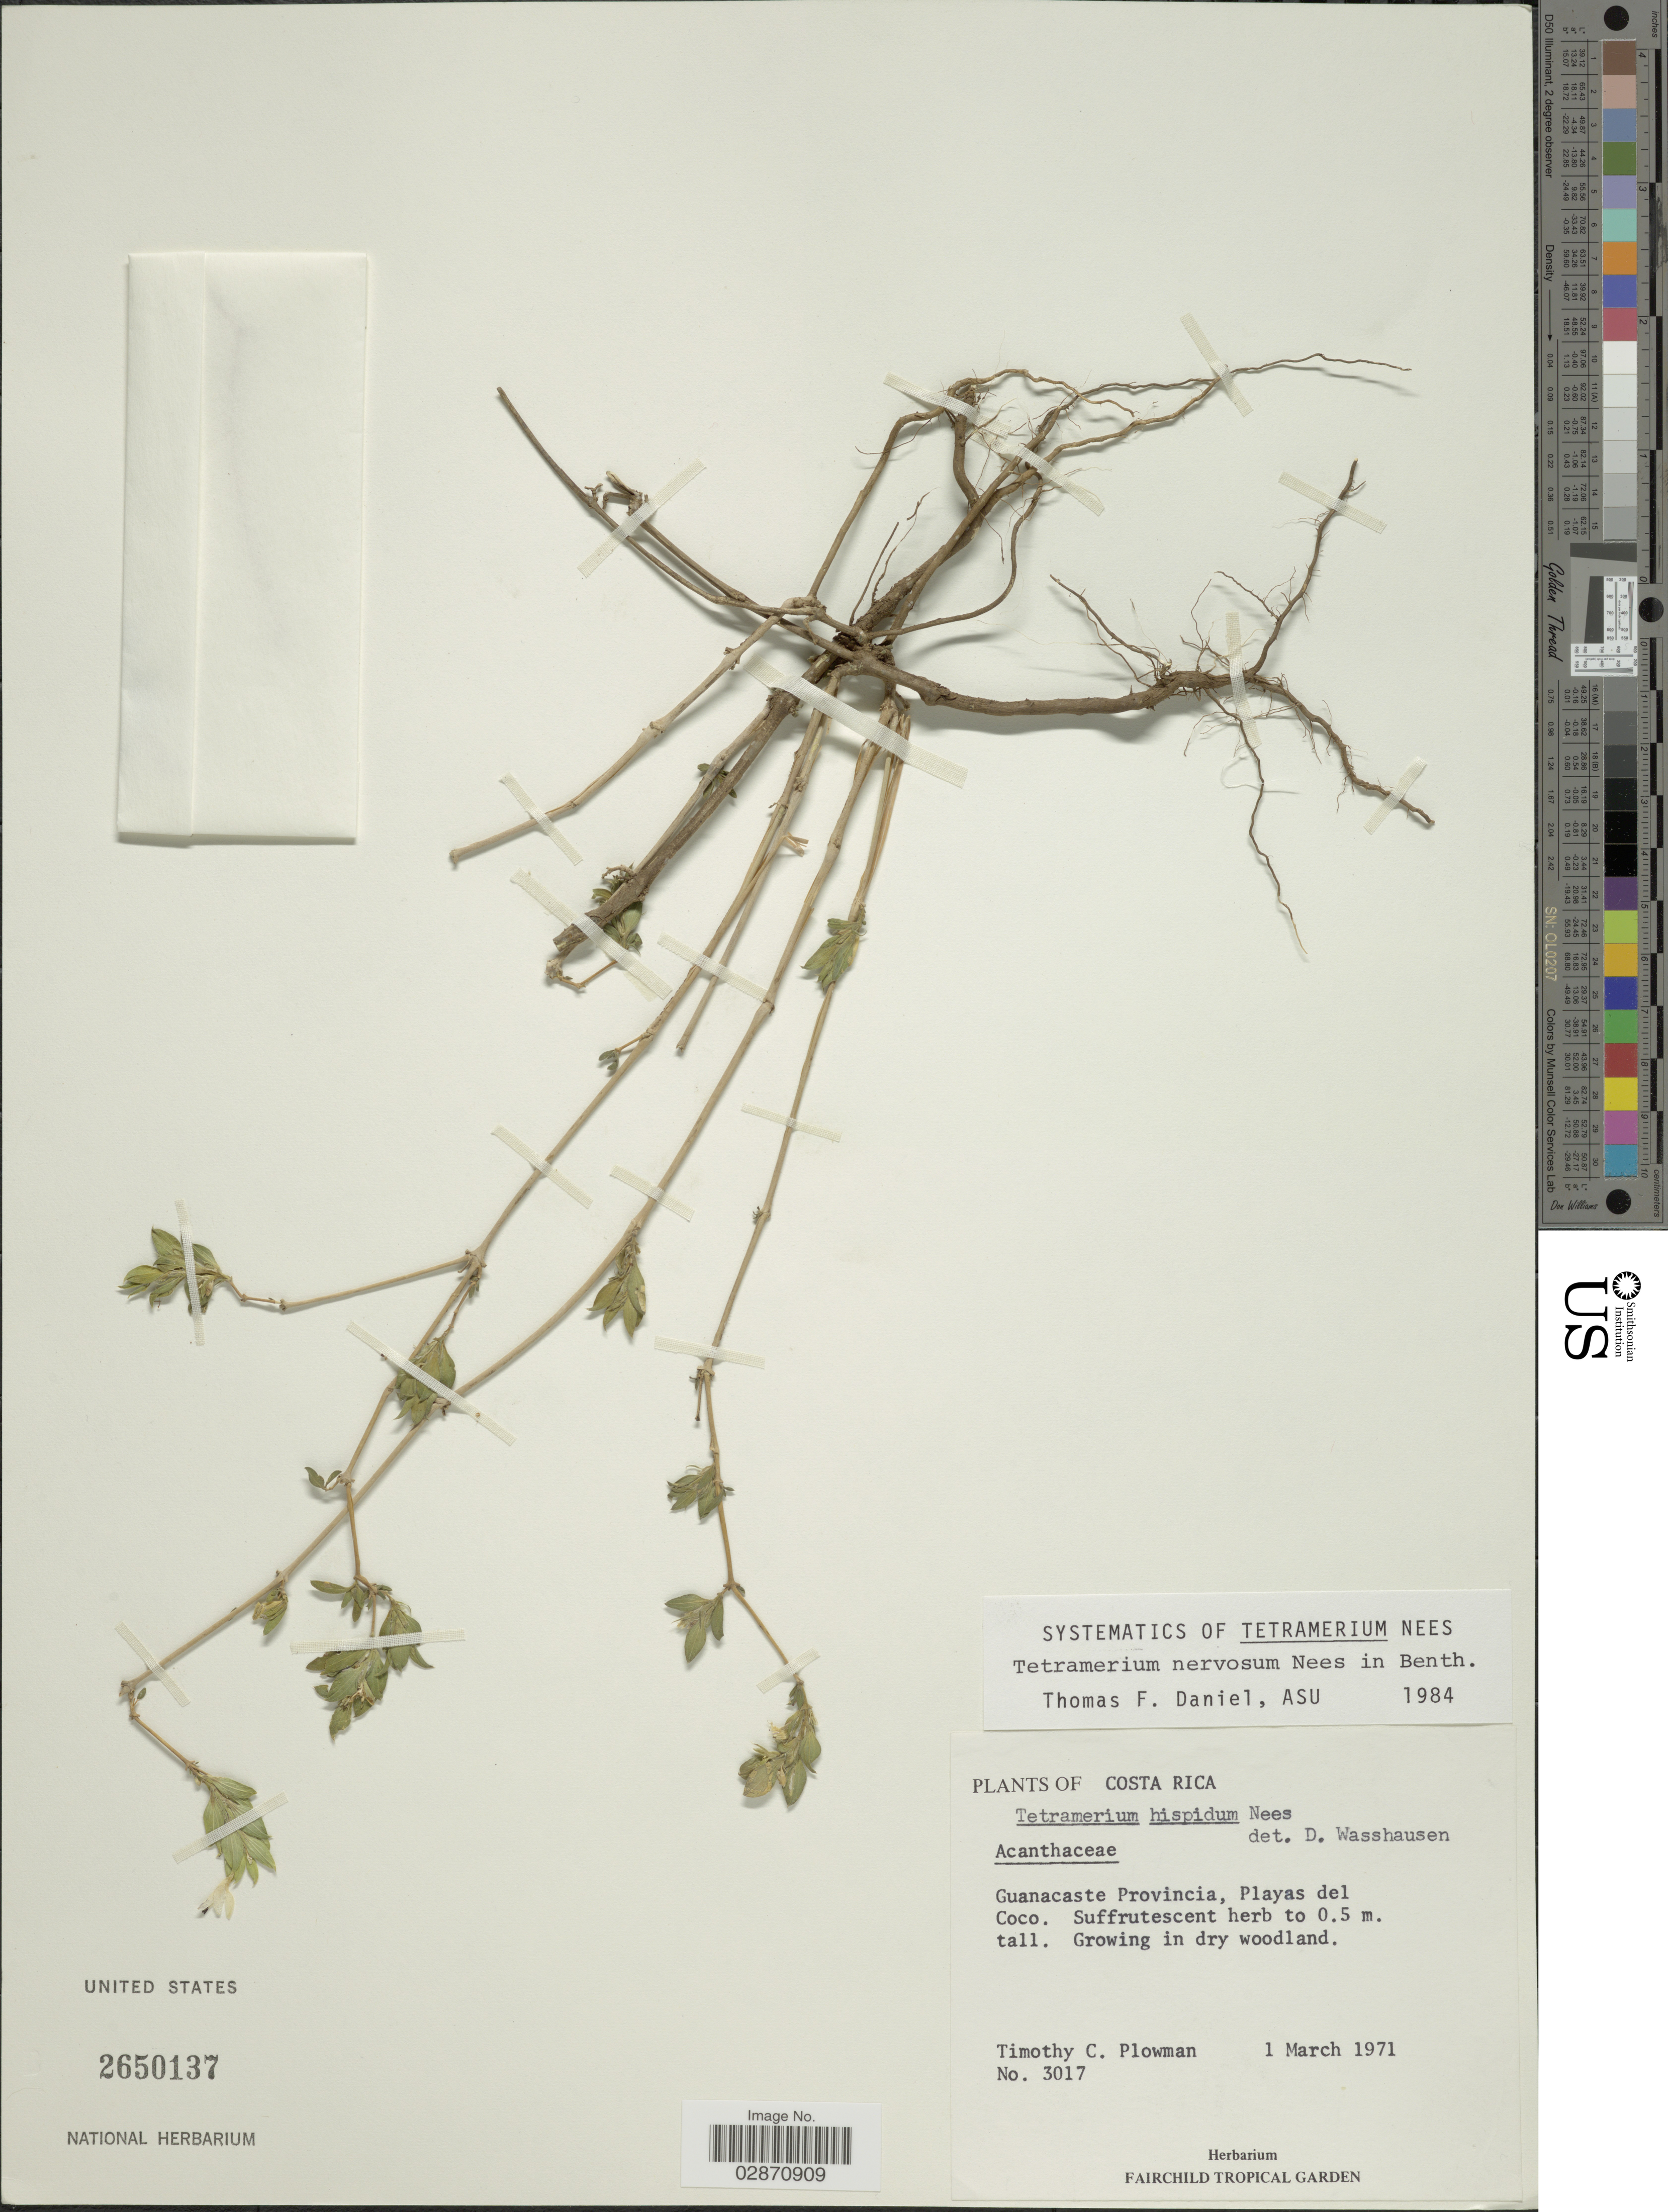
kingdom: Plantae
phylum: Tracheophyta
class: Magnoliopsida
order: Lamiales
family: Acanthaceae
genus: Tetramerium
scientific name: Tetramerium nervosum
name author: Nees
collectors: T. Plowman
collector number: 3017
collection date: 1971-03-01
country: Costa Rica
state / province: Guanacaste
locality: Playas del Coco.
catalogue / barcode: US 2650137